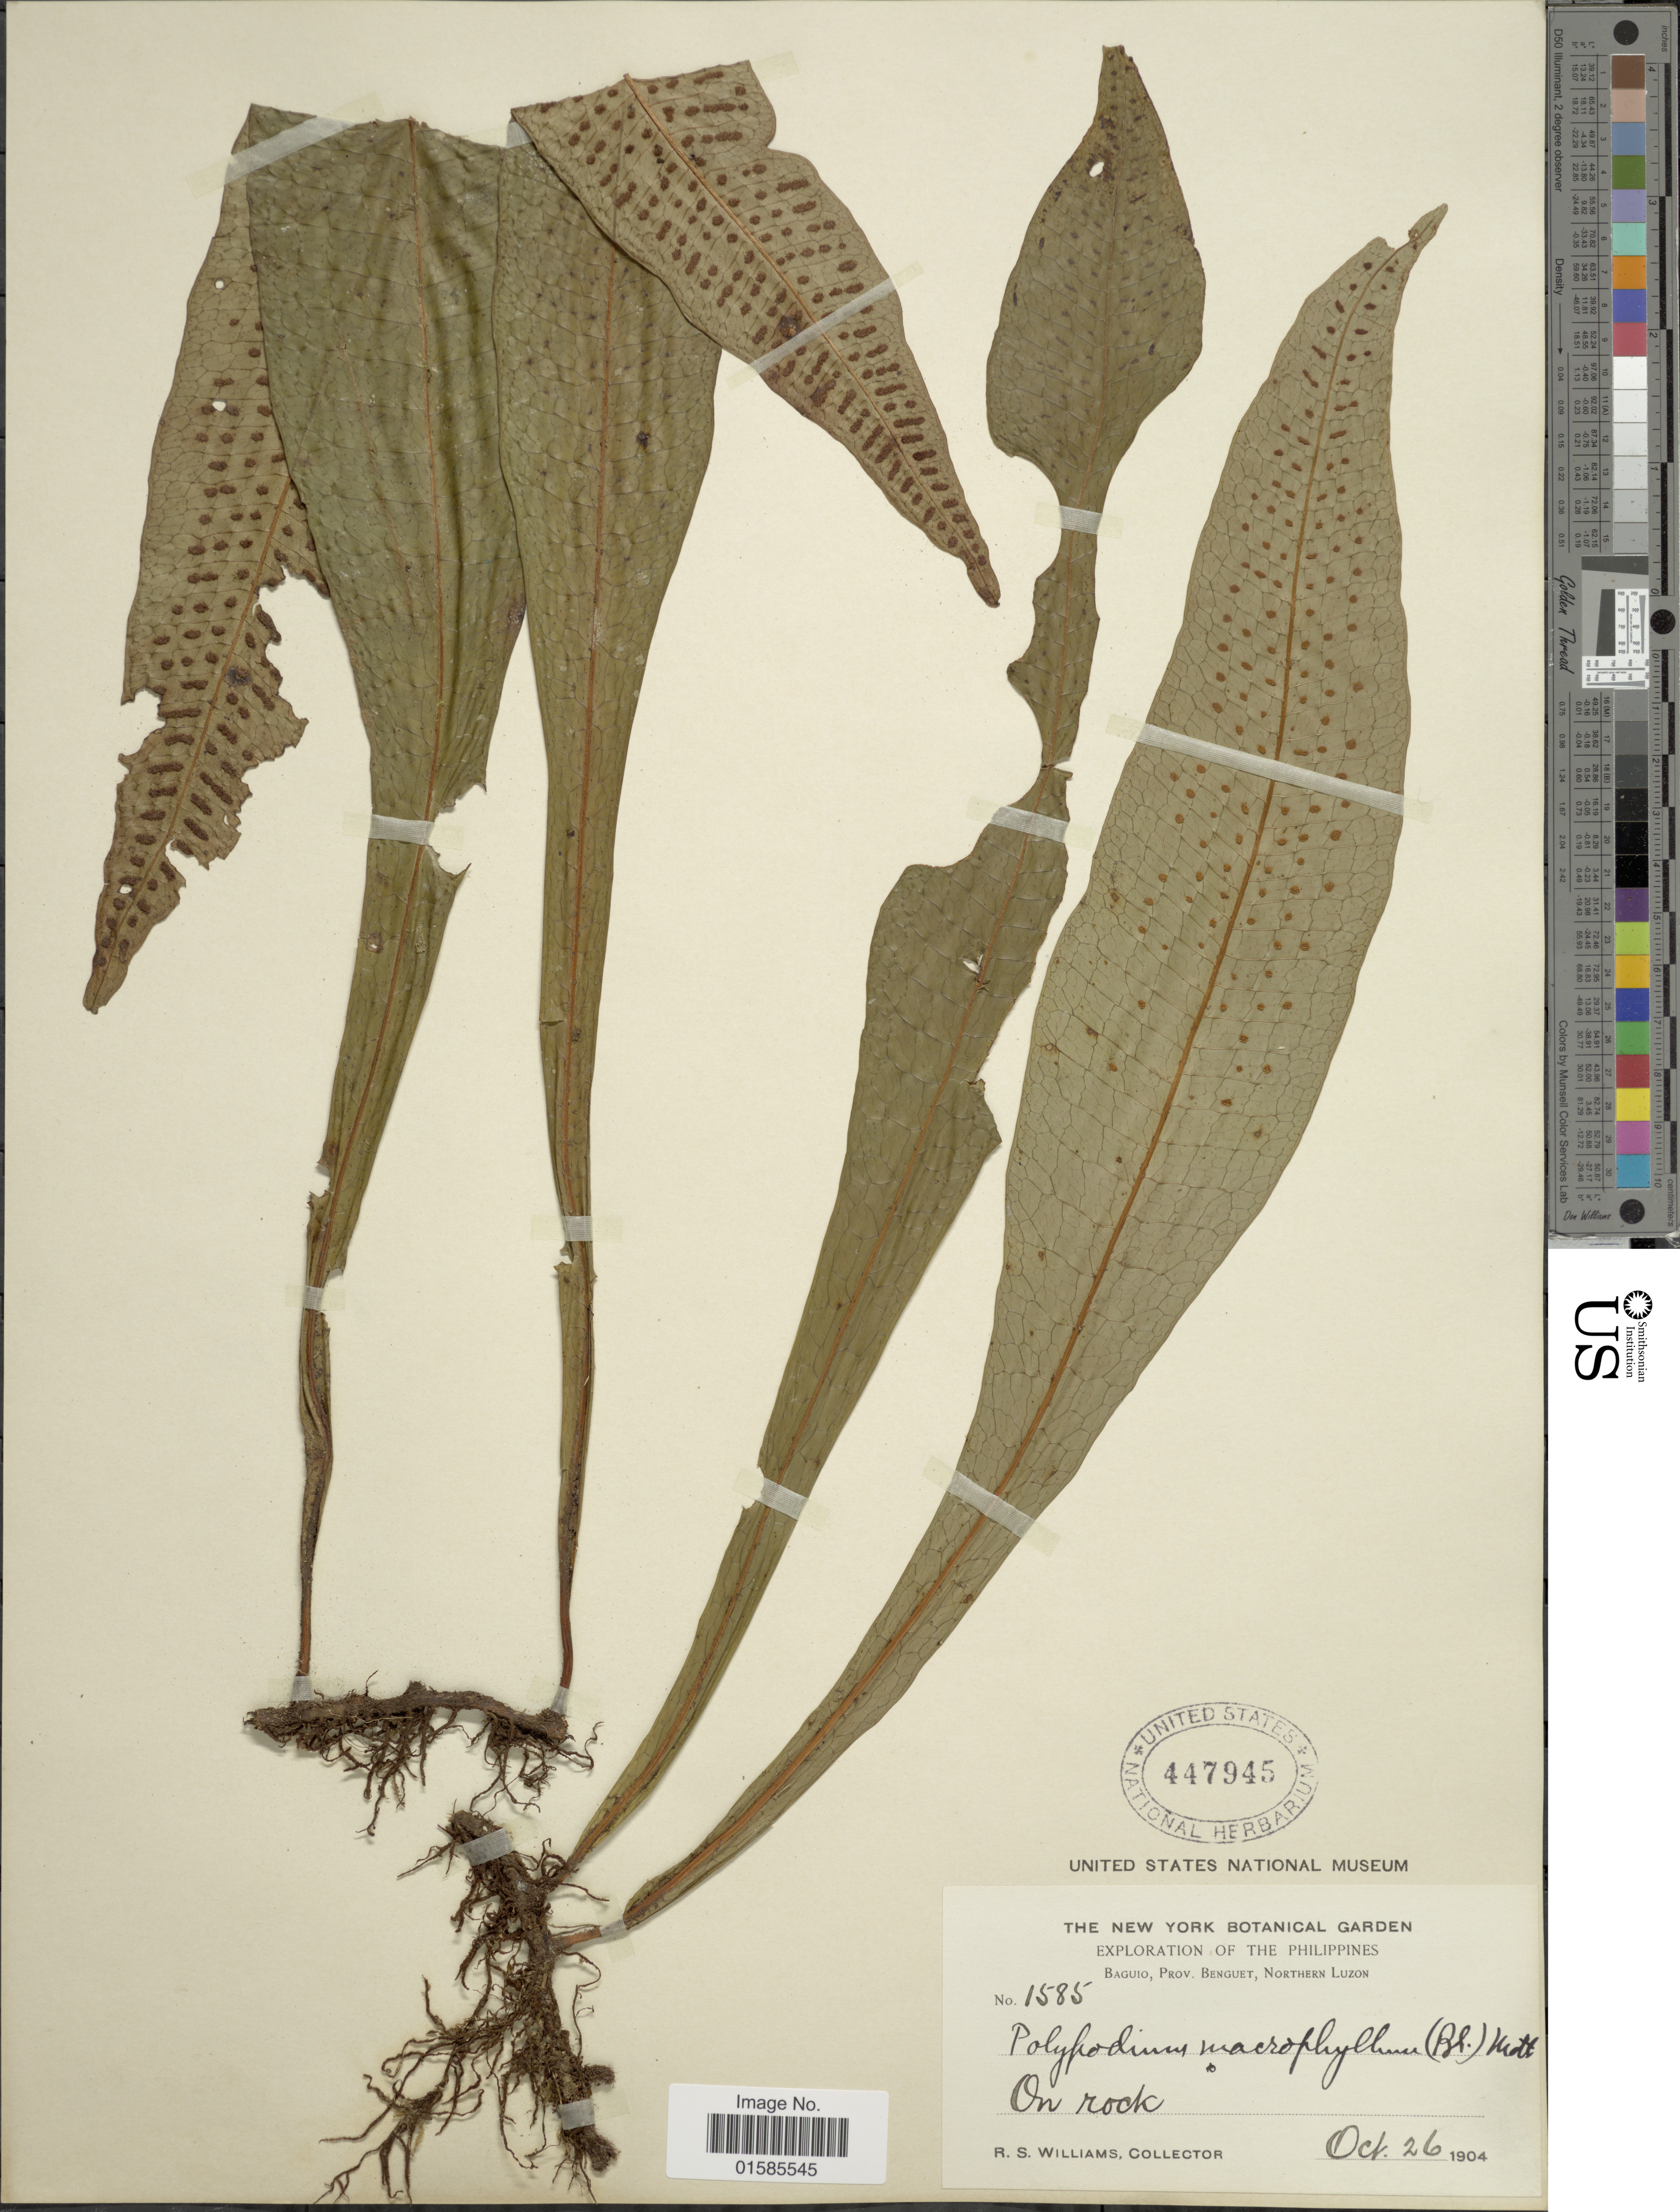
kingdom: Plantae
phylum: Tracheophyta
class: Polypodiopsida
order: Polypodiales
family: Polypodiaceae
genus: Leptochilus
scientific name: Leptochilus macrophyllus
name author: (Blume) Noot.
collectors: R. S. Williams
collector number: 1585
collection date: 1904-10-26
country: Philippines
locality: The Philippines, Baguio, Prov. Benguet, Northern Luzon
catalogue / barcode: US 447945